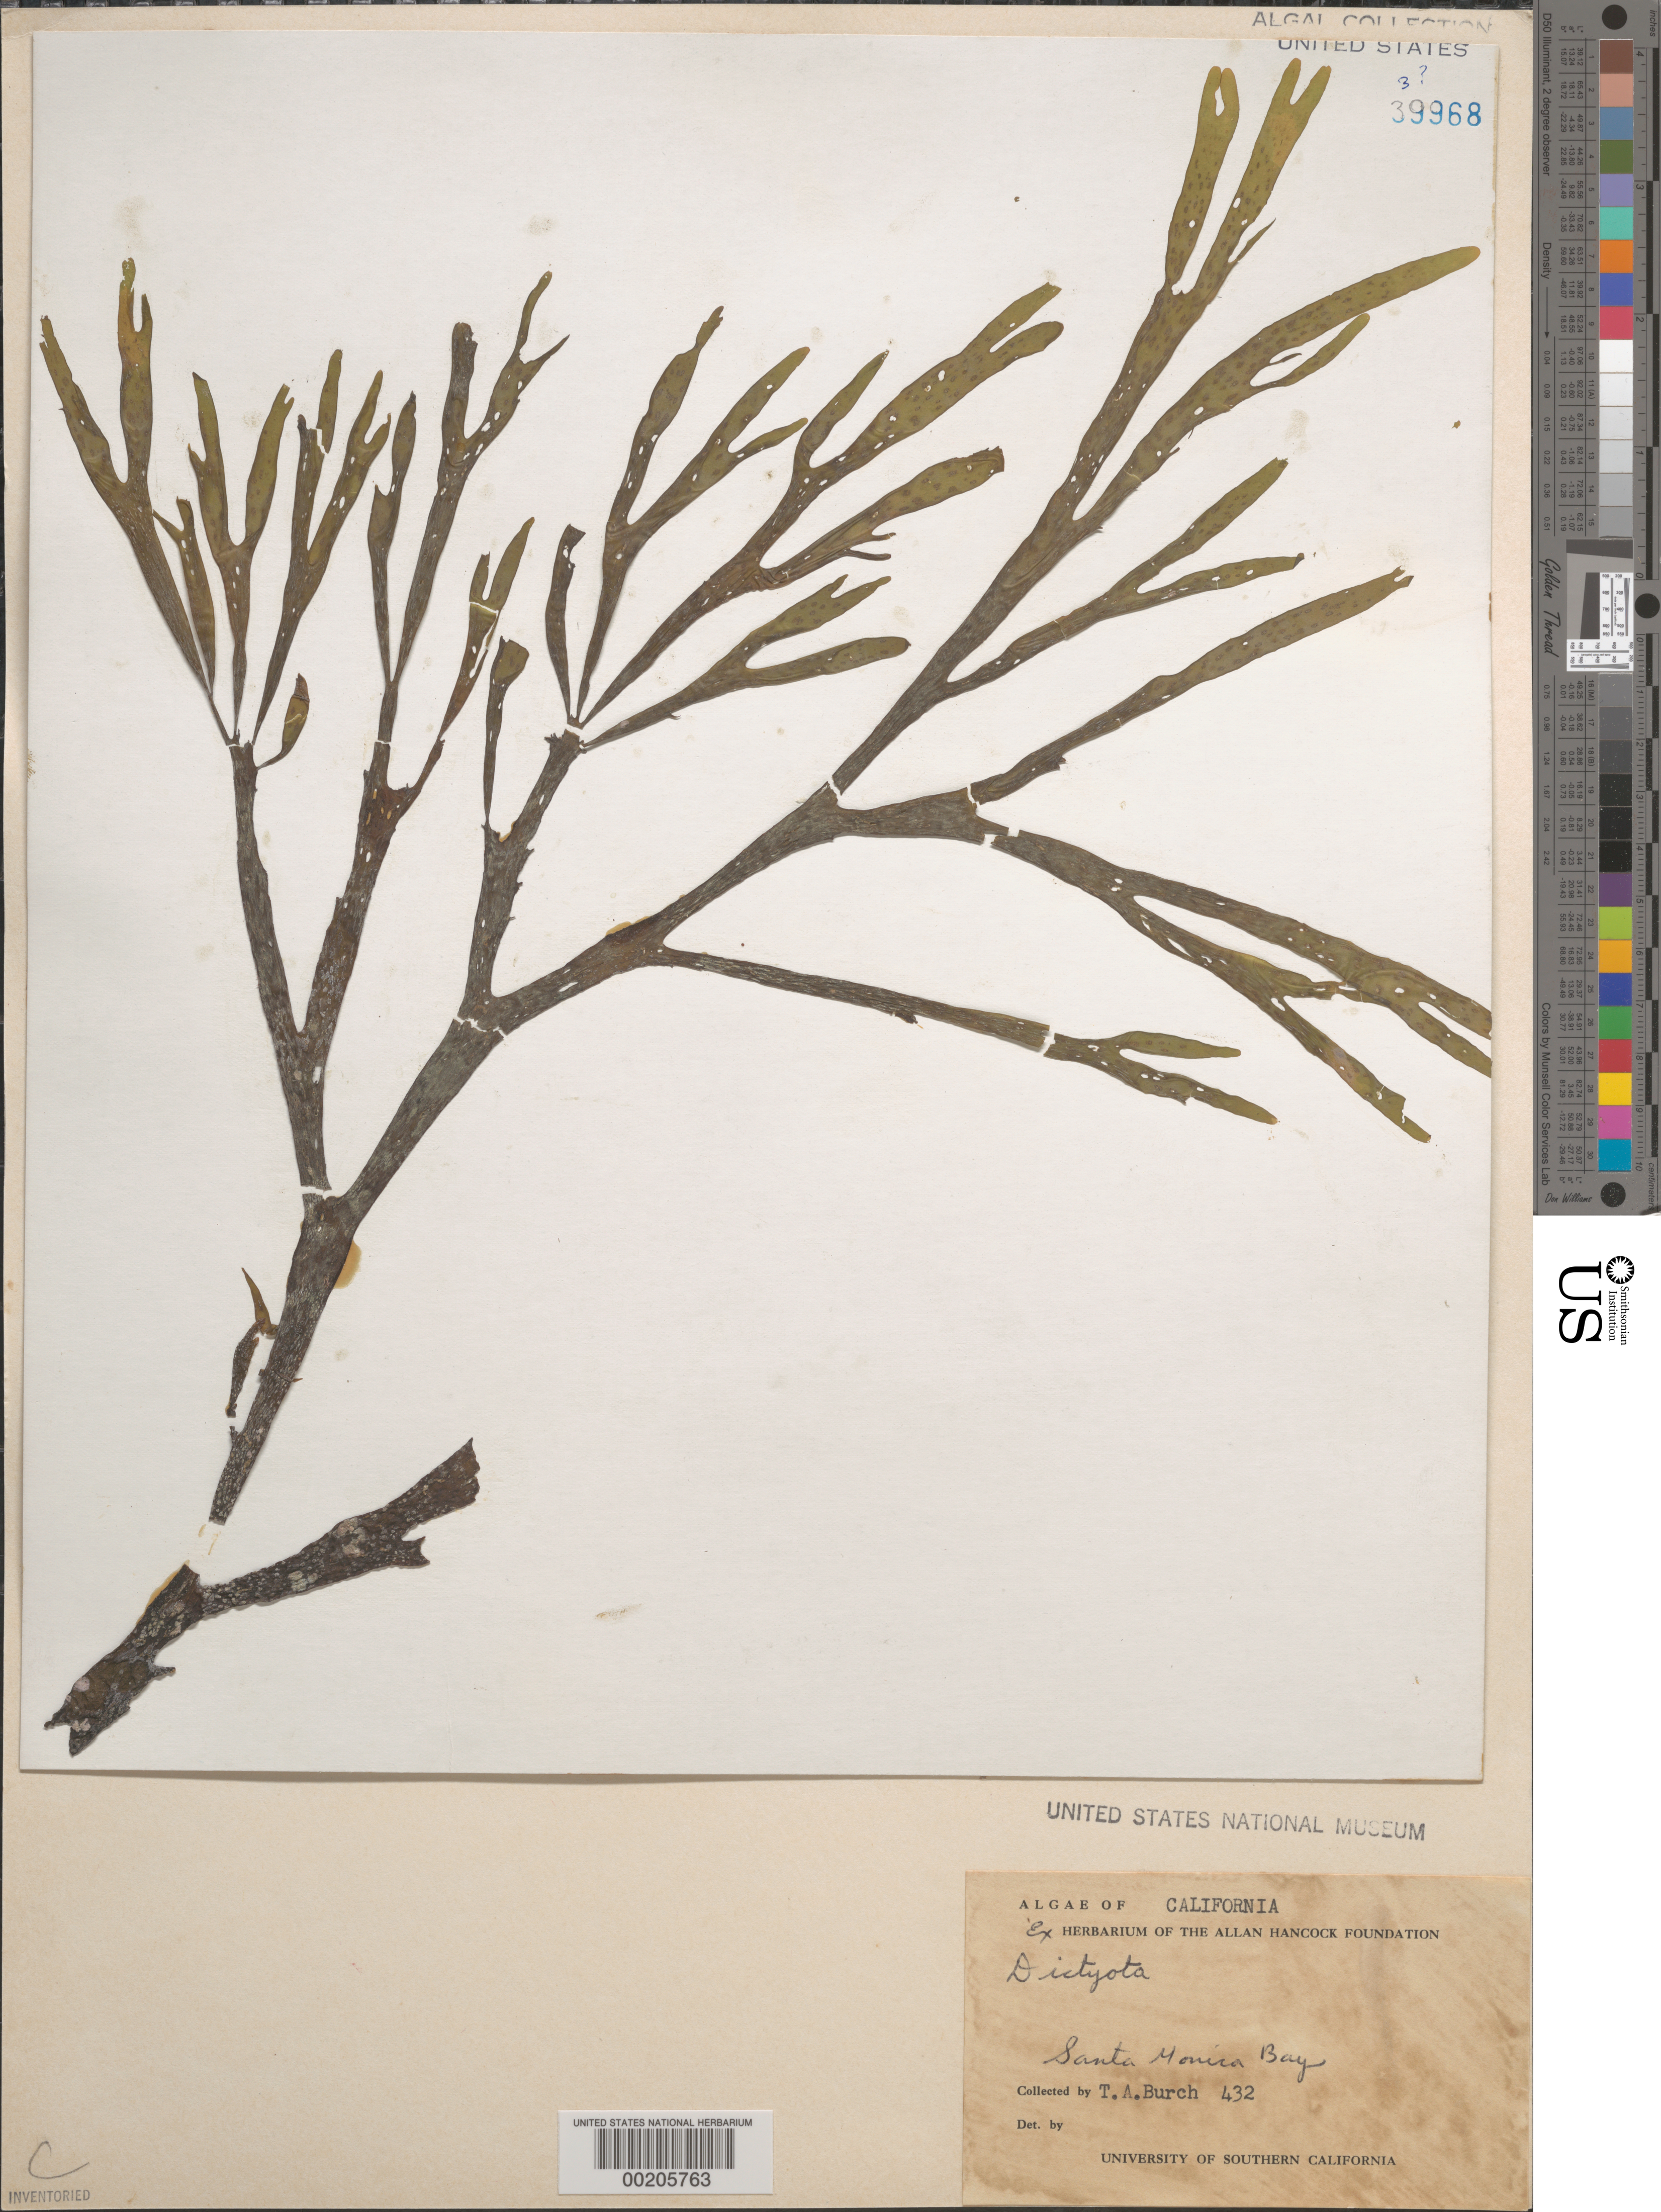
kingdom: Chromista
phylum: Ochrophyta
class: Phaeophyceae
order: Dictyotales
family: Dictyotaceae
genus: Dictyota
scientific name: Dictyota sp.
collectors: T. Burch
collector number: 432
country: United States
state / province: California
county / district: Los Angeles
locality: Santa Monica Bay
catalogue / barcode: US 39968